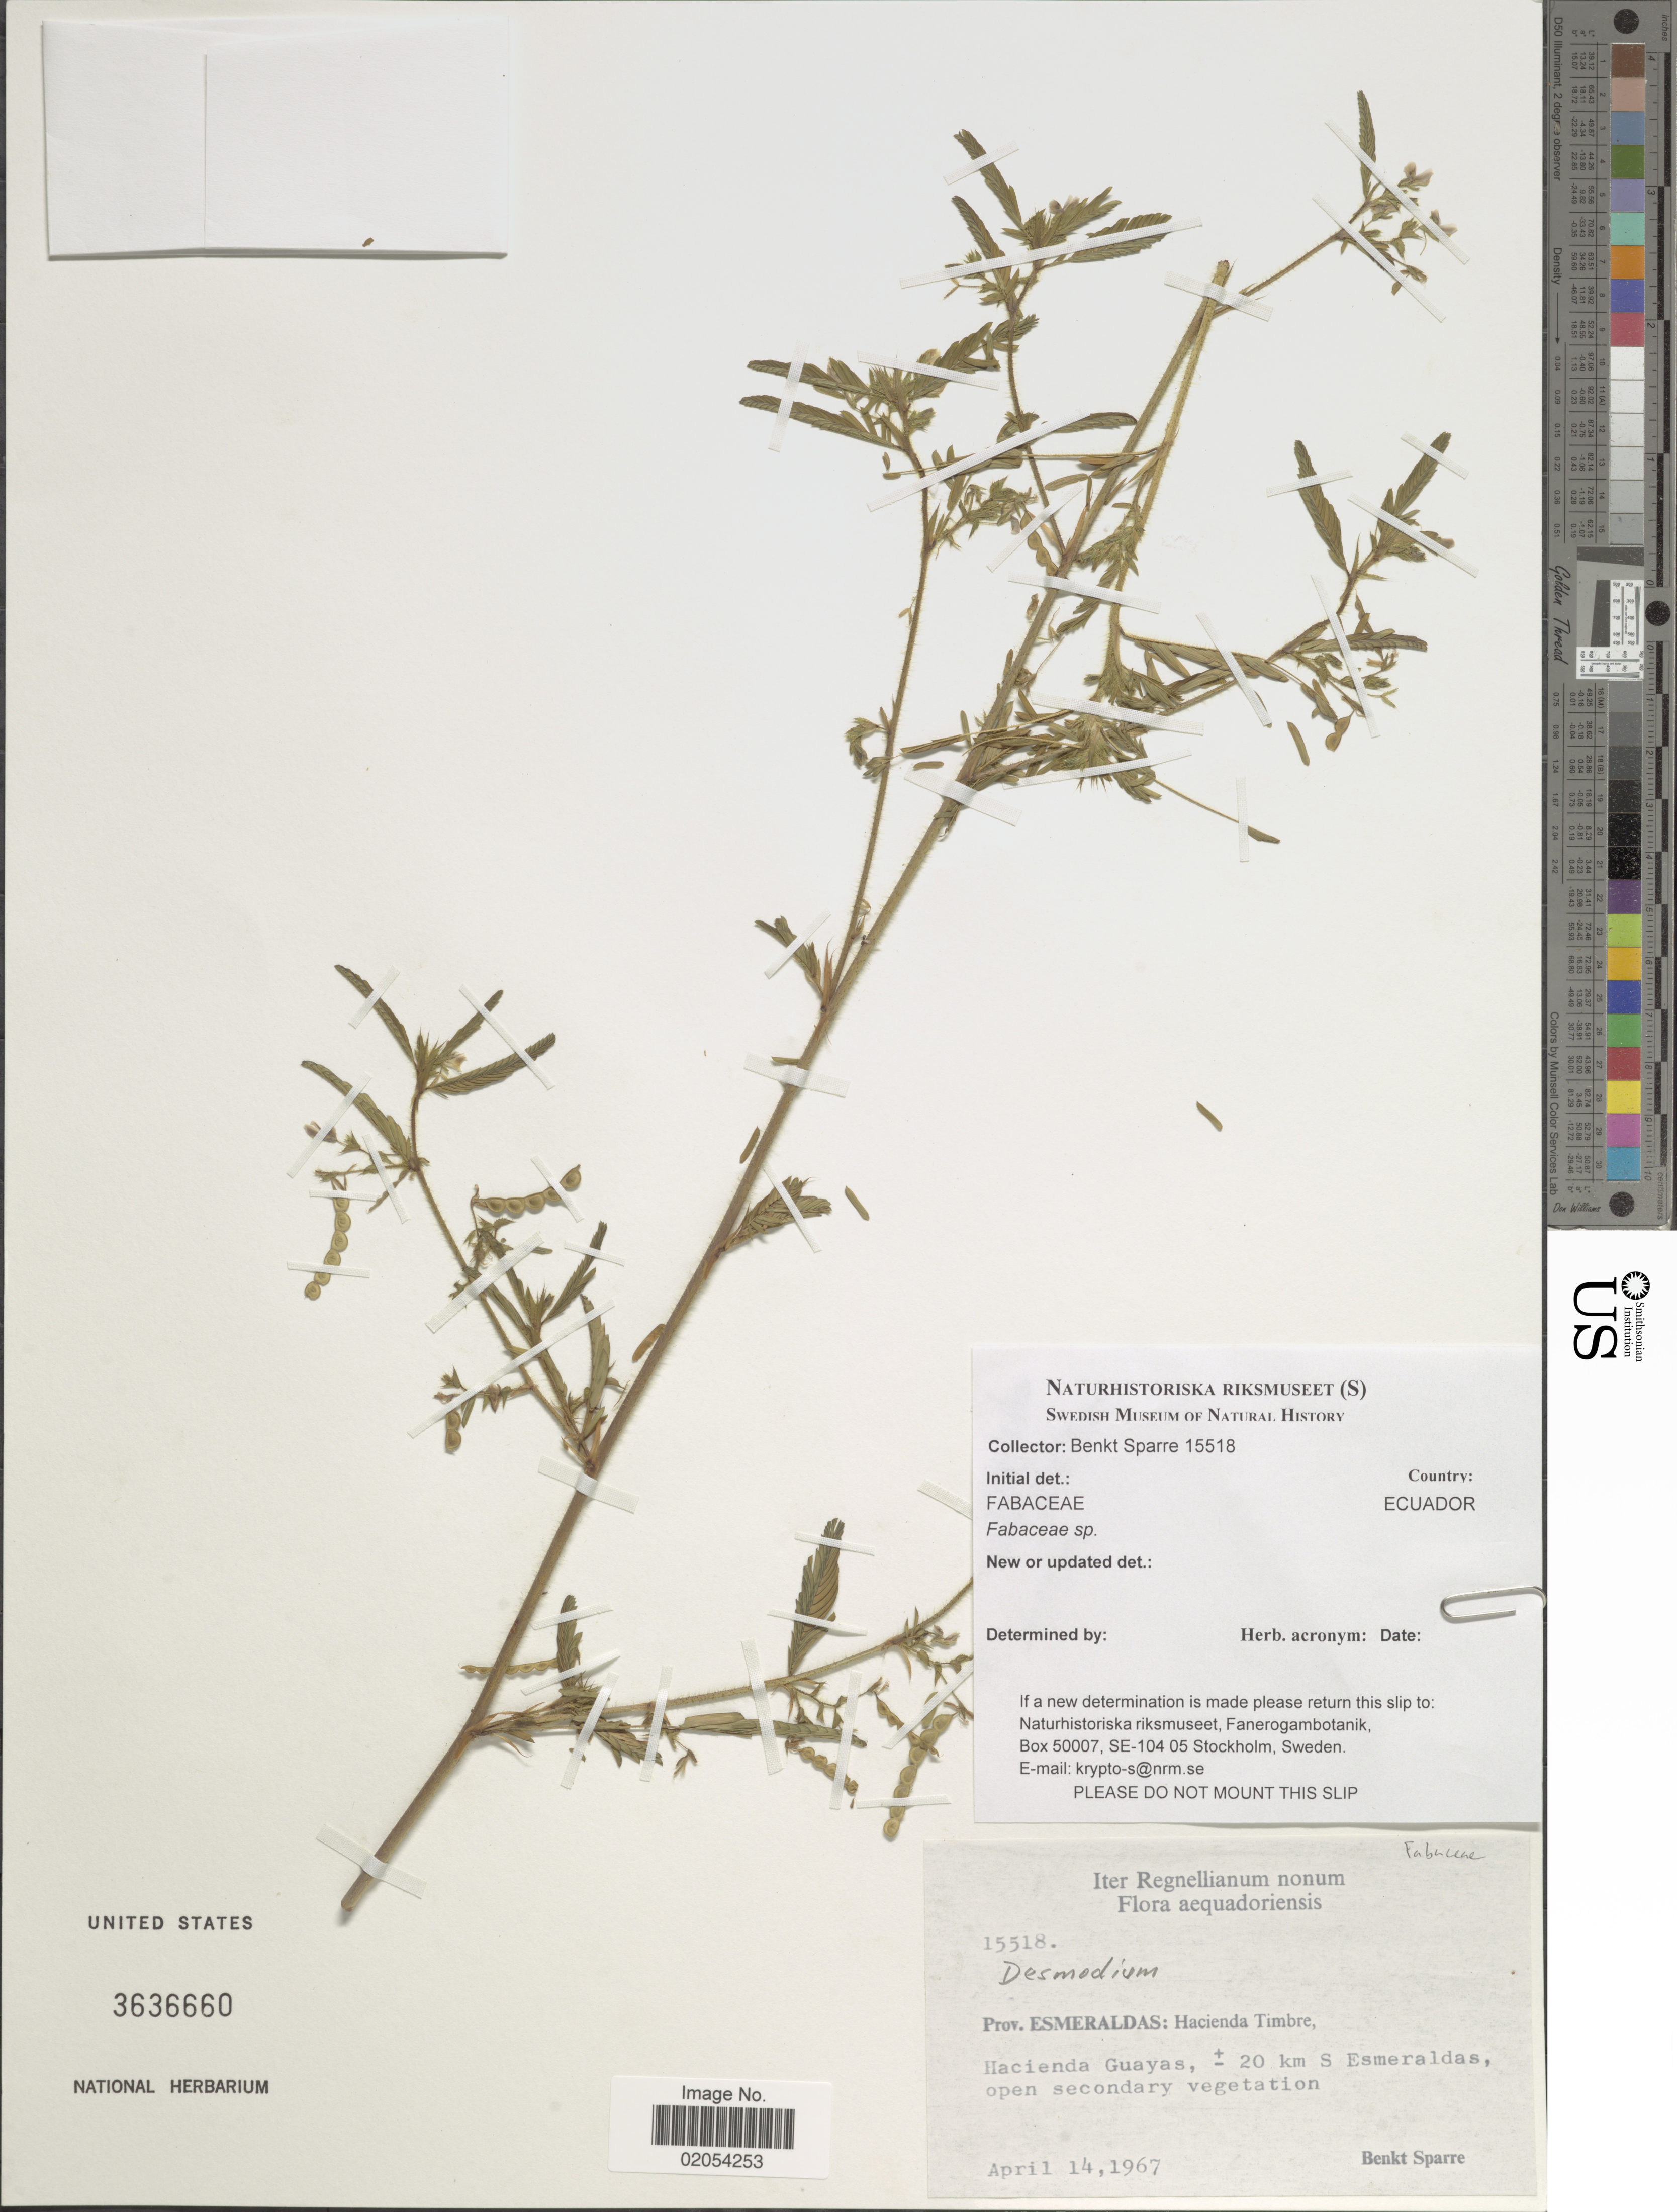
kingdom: Plantae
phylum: Tracheophyta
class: Magnoliopsida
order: Fabales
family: Fabaceae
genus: Desmodium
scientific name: Desmodium sp.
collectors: B. Sparre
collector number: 15518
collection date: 1967-04-14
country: Ecuador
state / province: Esmeraldas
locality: Prov. Esmeraldas: Hacienda Timbre. Itacienda Guayas, ± 20 km S Esmeraldas.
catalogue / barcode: US 3636660